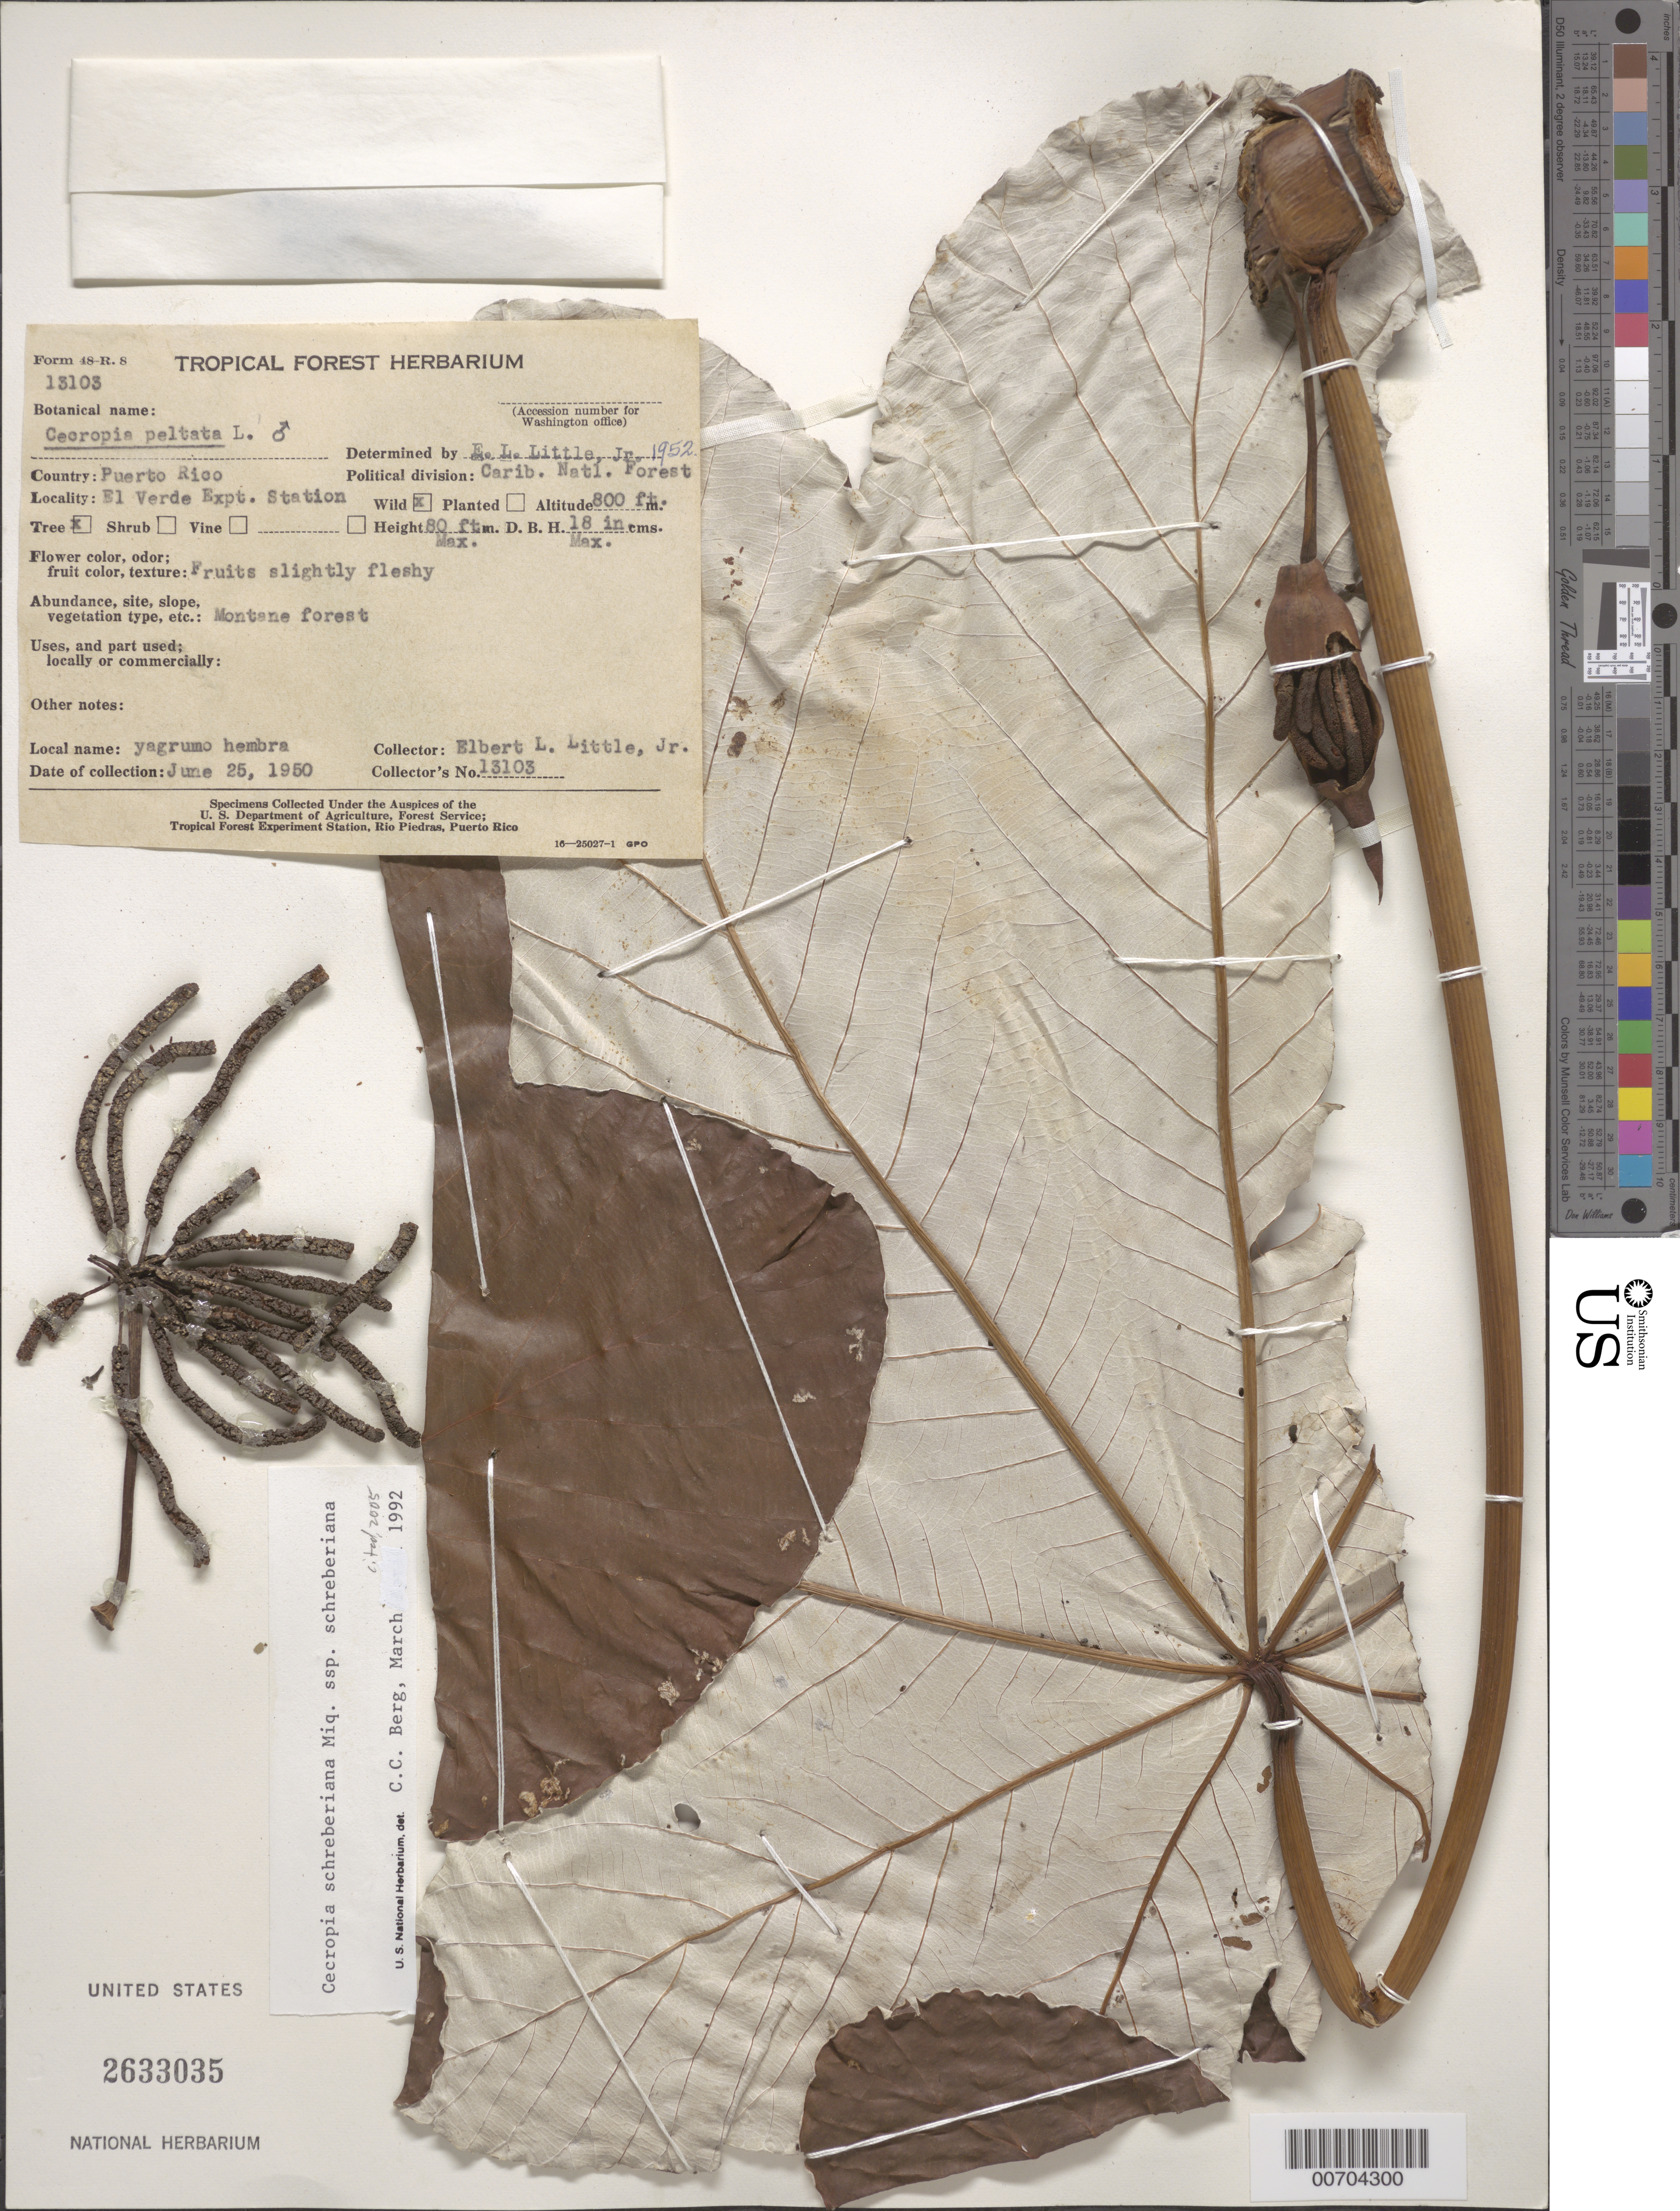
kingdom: Plantae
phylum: Tracheophyta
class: Magnoliopsida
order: Rosales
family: Urticaceae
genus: Cecropia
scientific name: Cecropia schreberiana subsp. schreberiana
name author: Miq.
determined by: Berg, C. C.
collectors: E. L. Little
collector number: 13103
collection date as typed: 25 Jun 1950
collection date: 1950-06-25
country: Puerto Rico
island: Greater Antilles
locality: Carib. Natl. Forest, El Verde Exp. Station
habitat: Montane forest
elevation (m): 244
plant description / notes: Common name: yagrumo hembra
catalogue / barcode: US 2633035